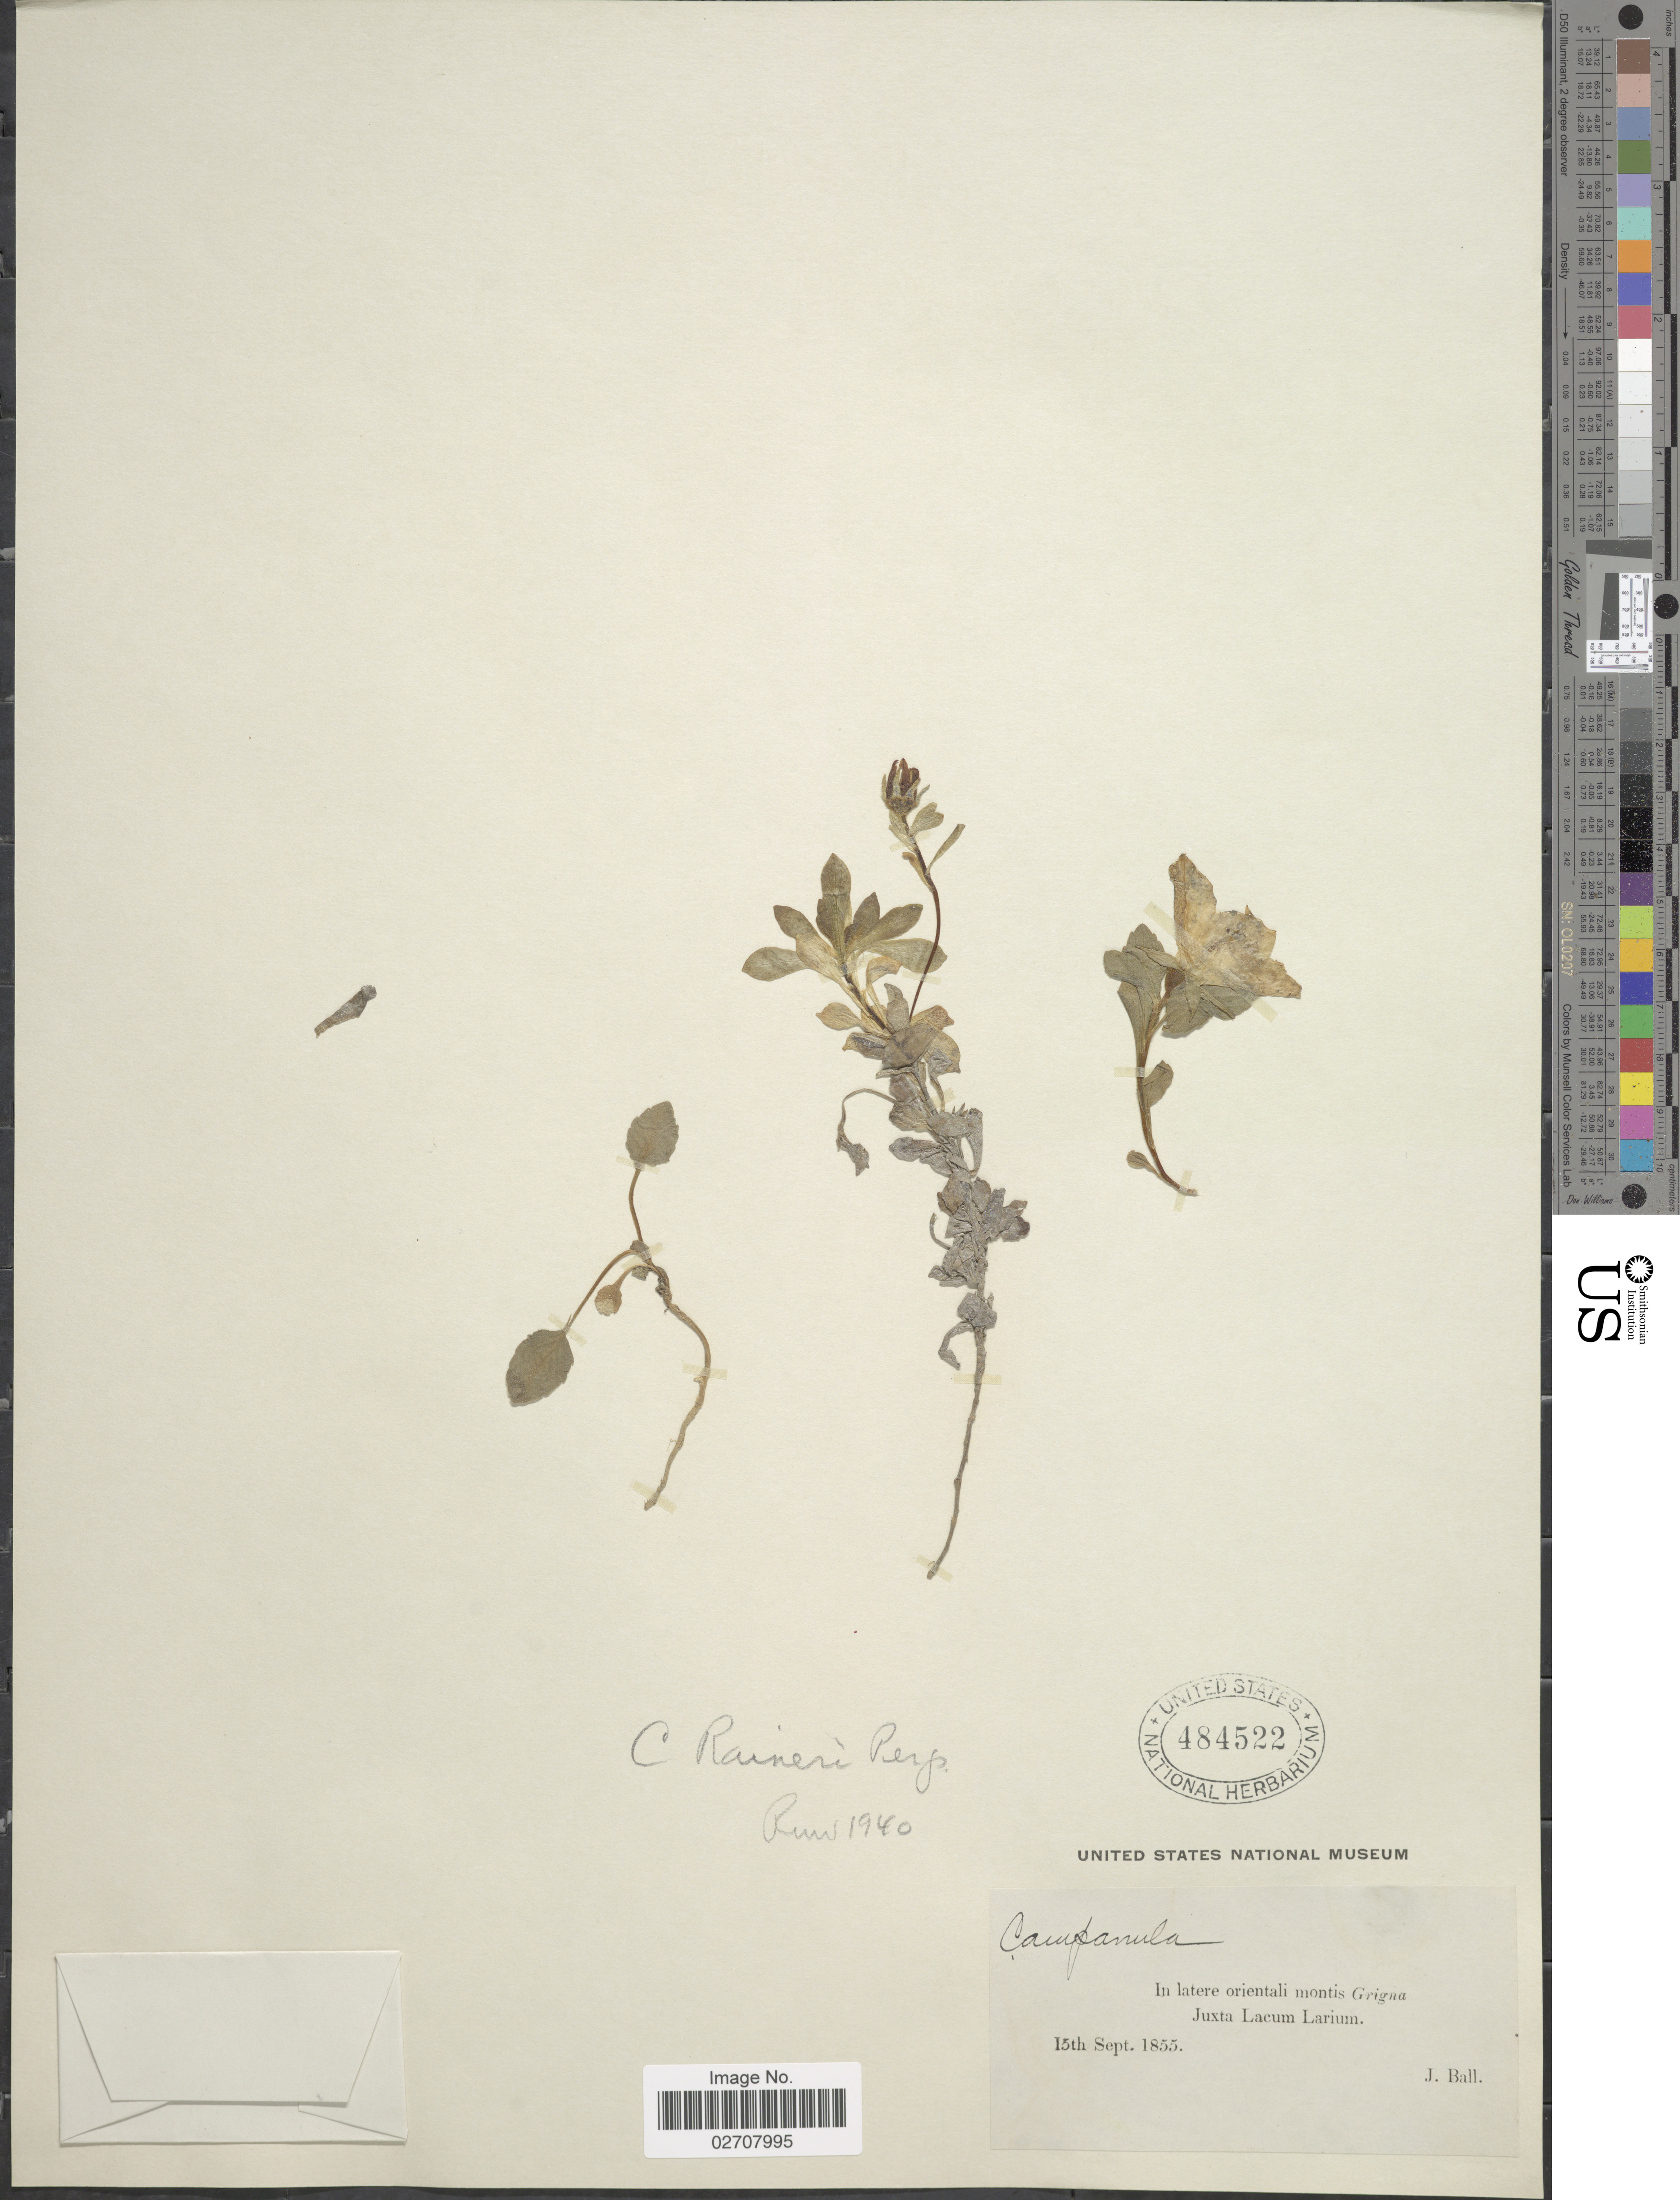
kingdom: Plantae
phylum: Tracheophyta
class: Magnoliopsida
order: Asterales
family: Campanulaceae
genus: Campanula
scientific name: Campanula raineri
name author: Perp.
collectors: J. Ball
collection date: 1855-09-15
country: Italy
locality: In latere orientali montis Grigna Juxta Lacum Larium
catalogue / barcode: US 484522